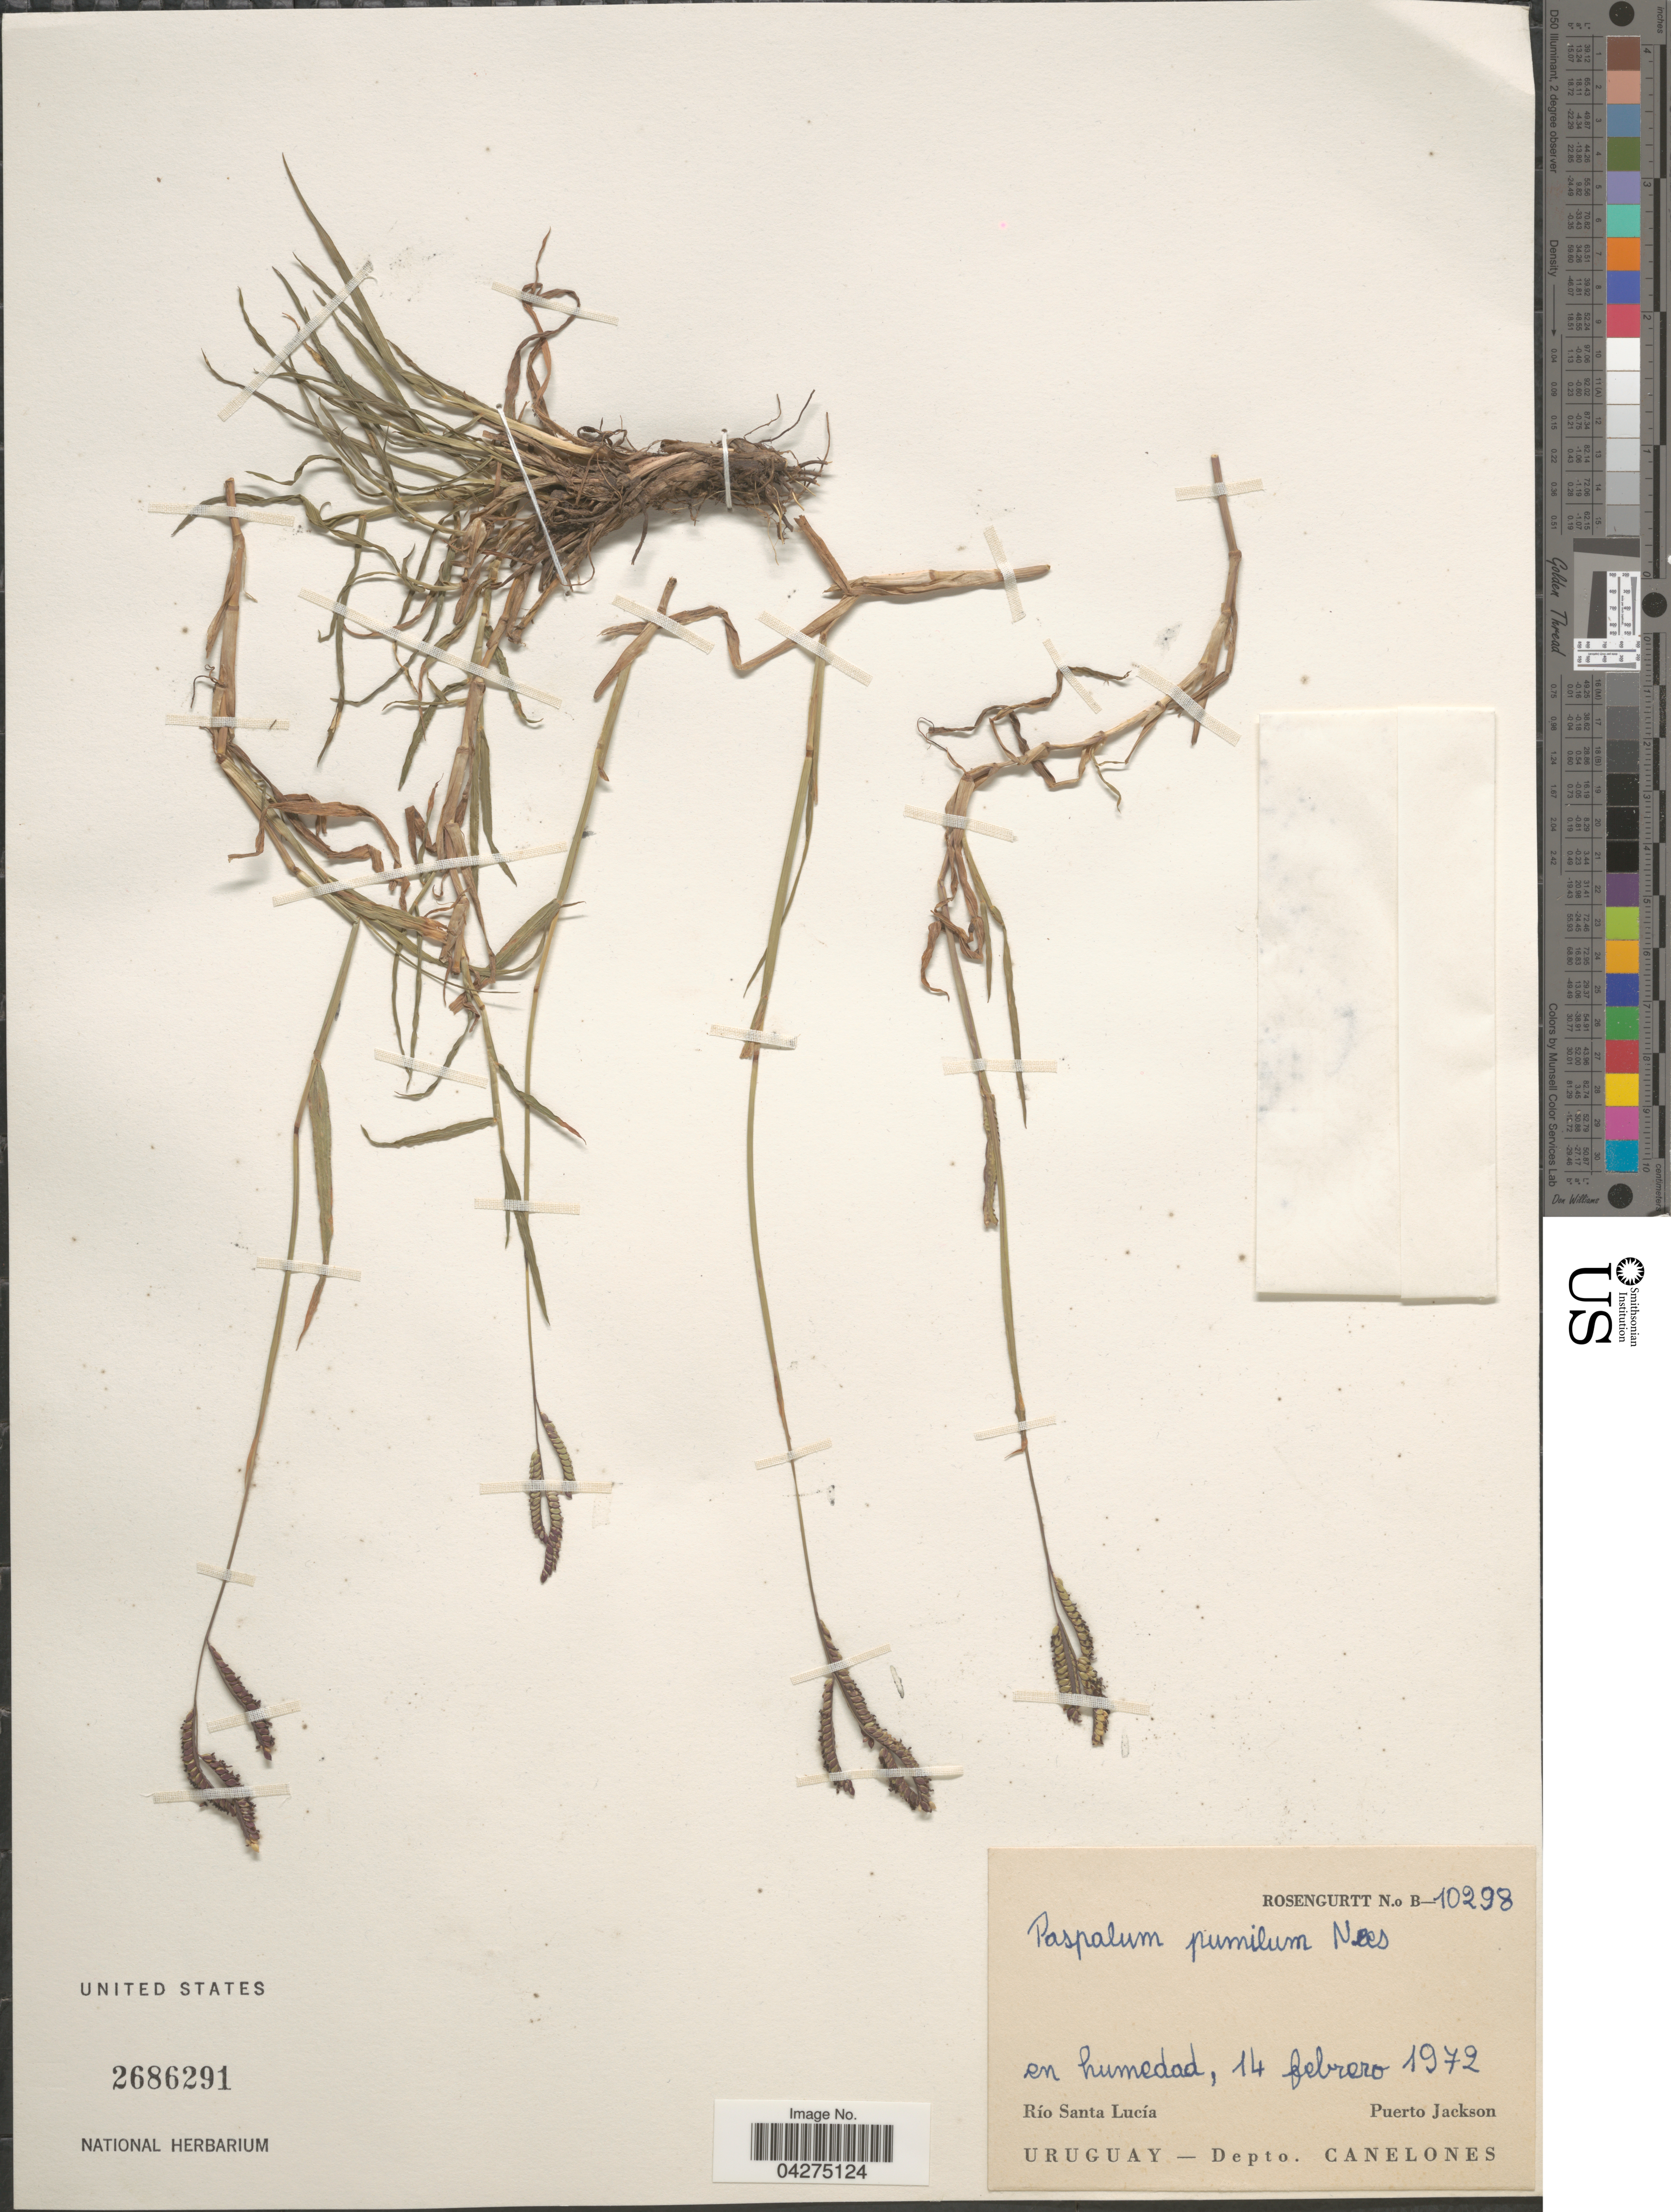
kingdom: Plantae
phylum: Tracheophyta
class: Liliopsida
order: Poales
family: Poaceae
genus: Paspalum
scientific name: Paspalum pumilum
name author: Nees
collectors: Rosengurtt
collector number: B-10298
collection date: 1972-02-14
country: Uruguay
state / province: Canelones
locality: Río Santa Lucía. Puerto Jackson. Depto. Canelones.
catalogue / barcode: US 2686291